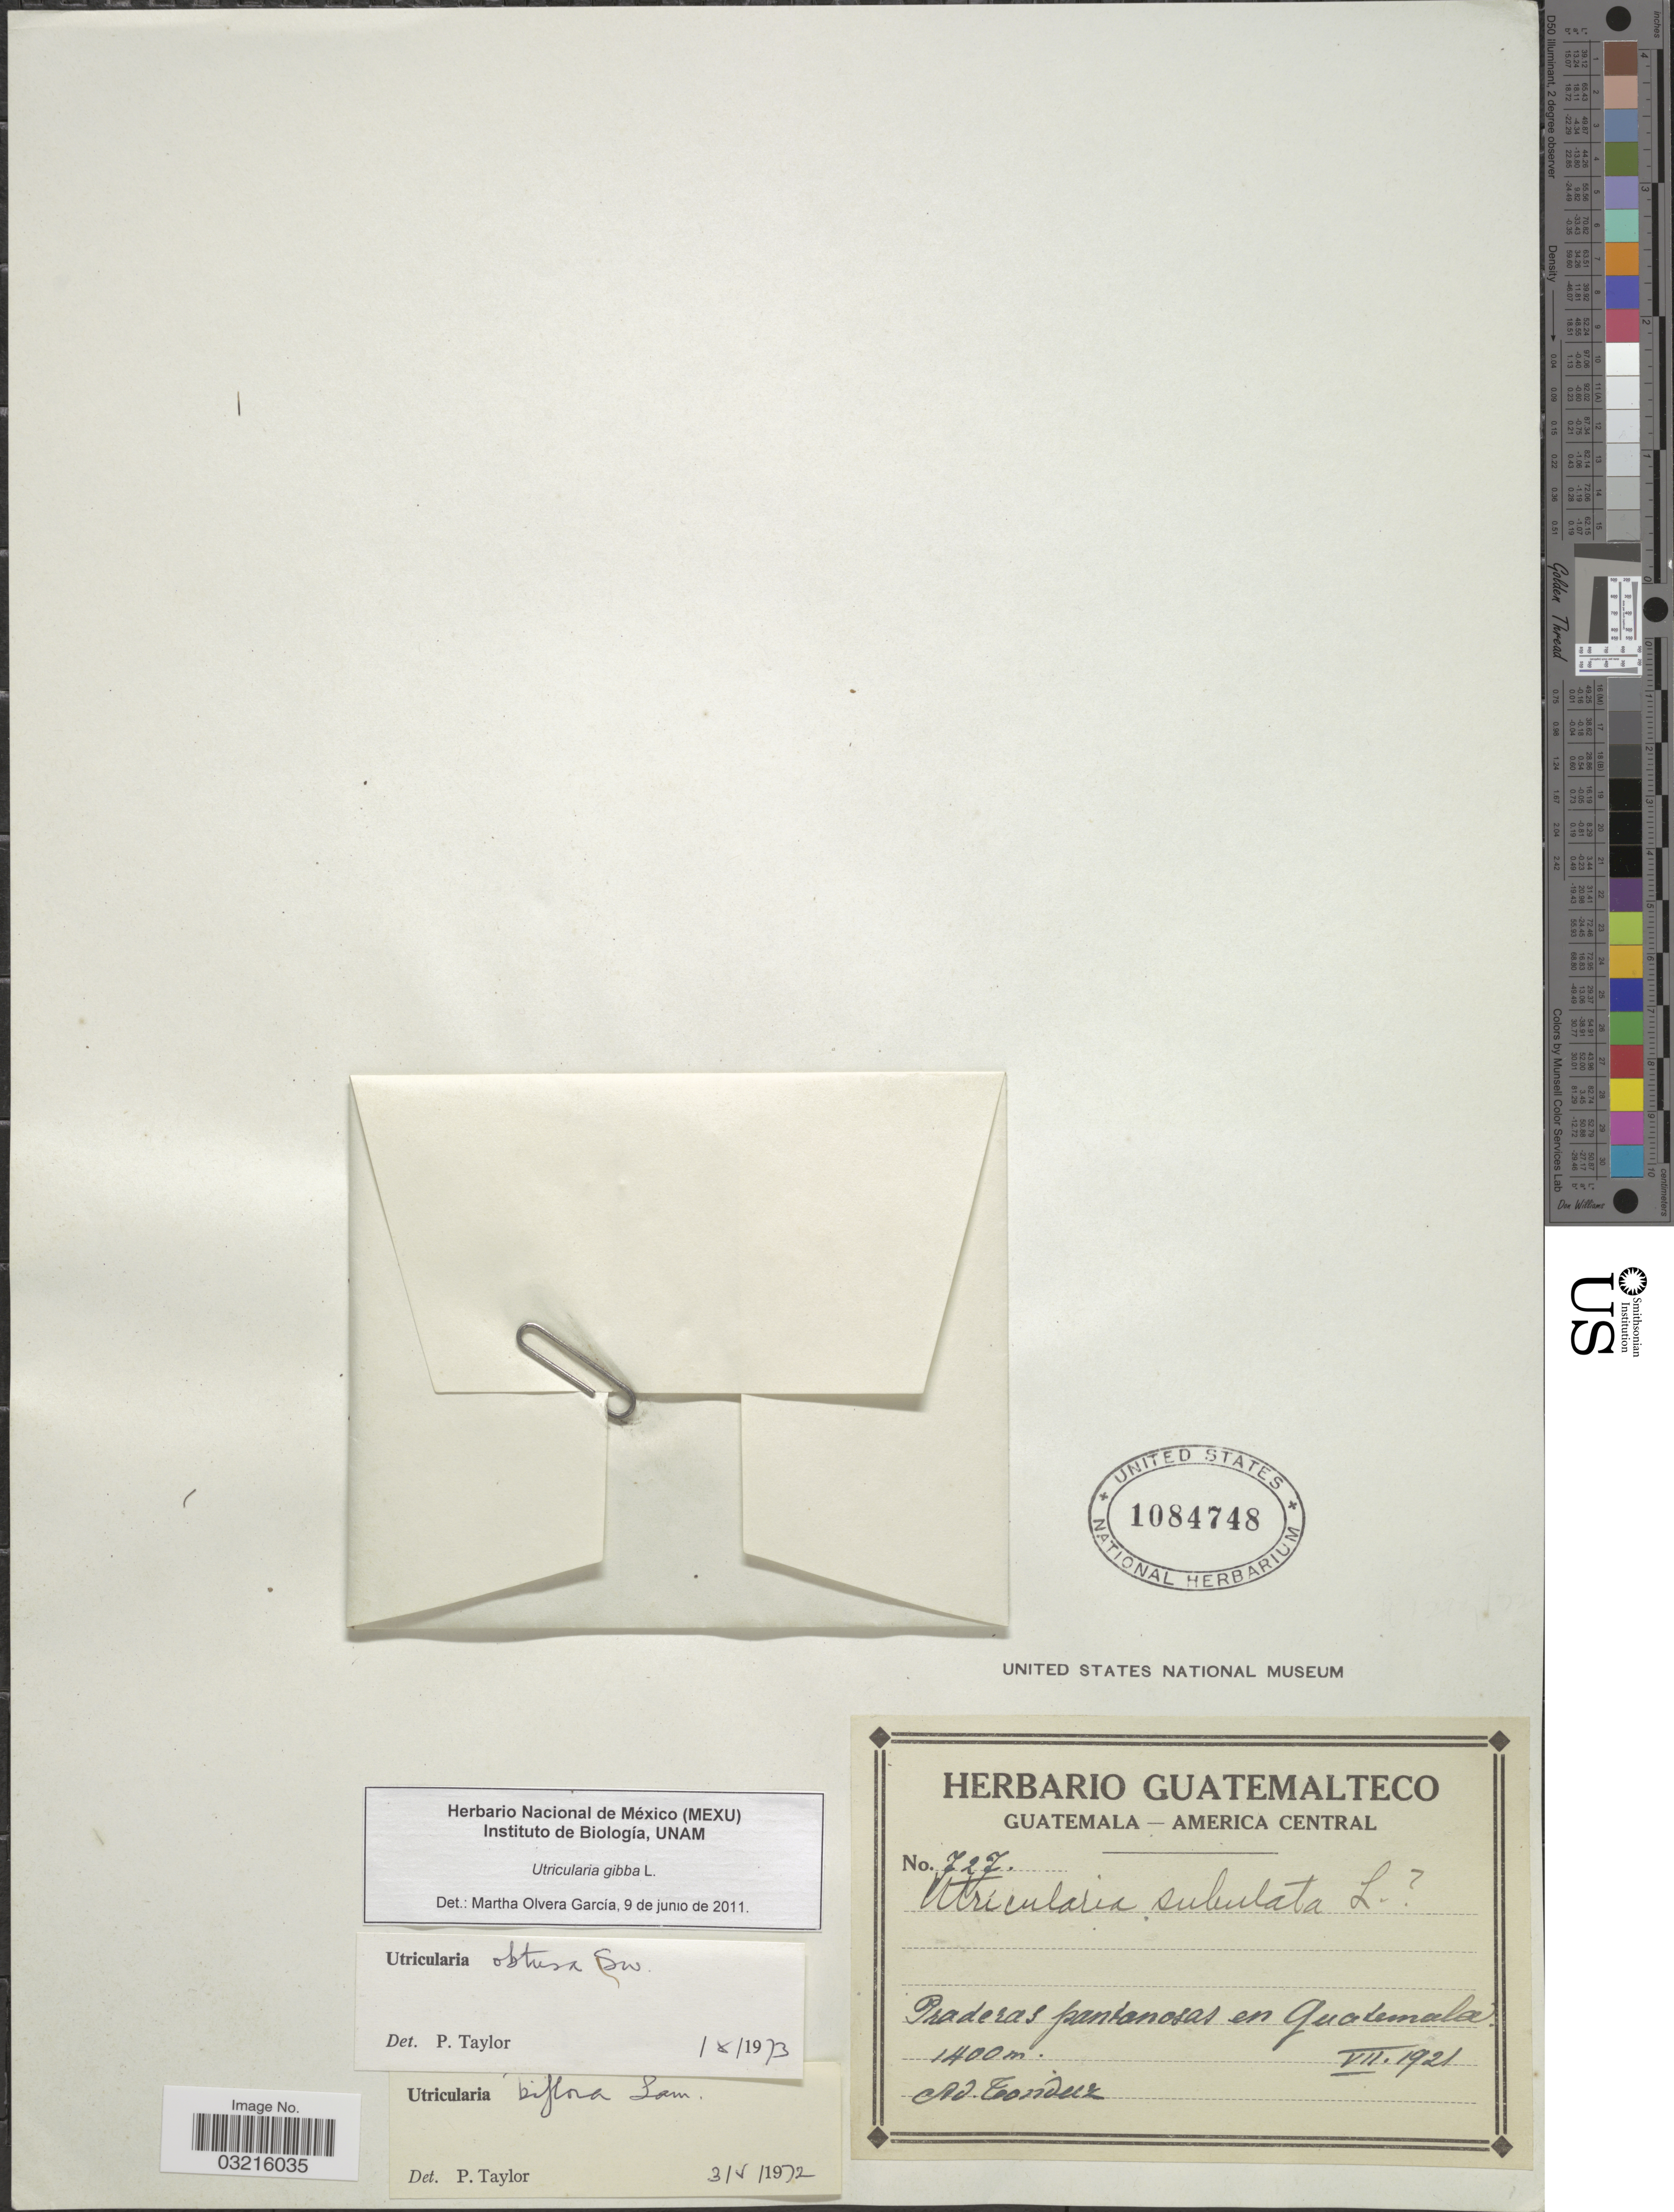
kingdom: Plantae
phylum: Tracheophyta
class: Magnoliopsida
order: Lamiales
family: Lentibulariaceae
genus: Utricularia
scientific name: Utricularia gibba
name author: L.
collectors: A. Tonduz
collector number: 727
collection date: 1921-07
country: Guatemala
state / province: Guatemala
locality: Praderas pantanosas en Guatemala.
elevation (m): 1400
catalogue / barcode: US 1084748